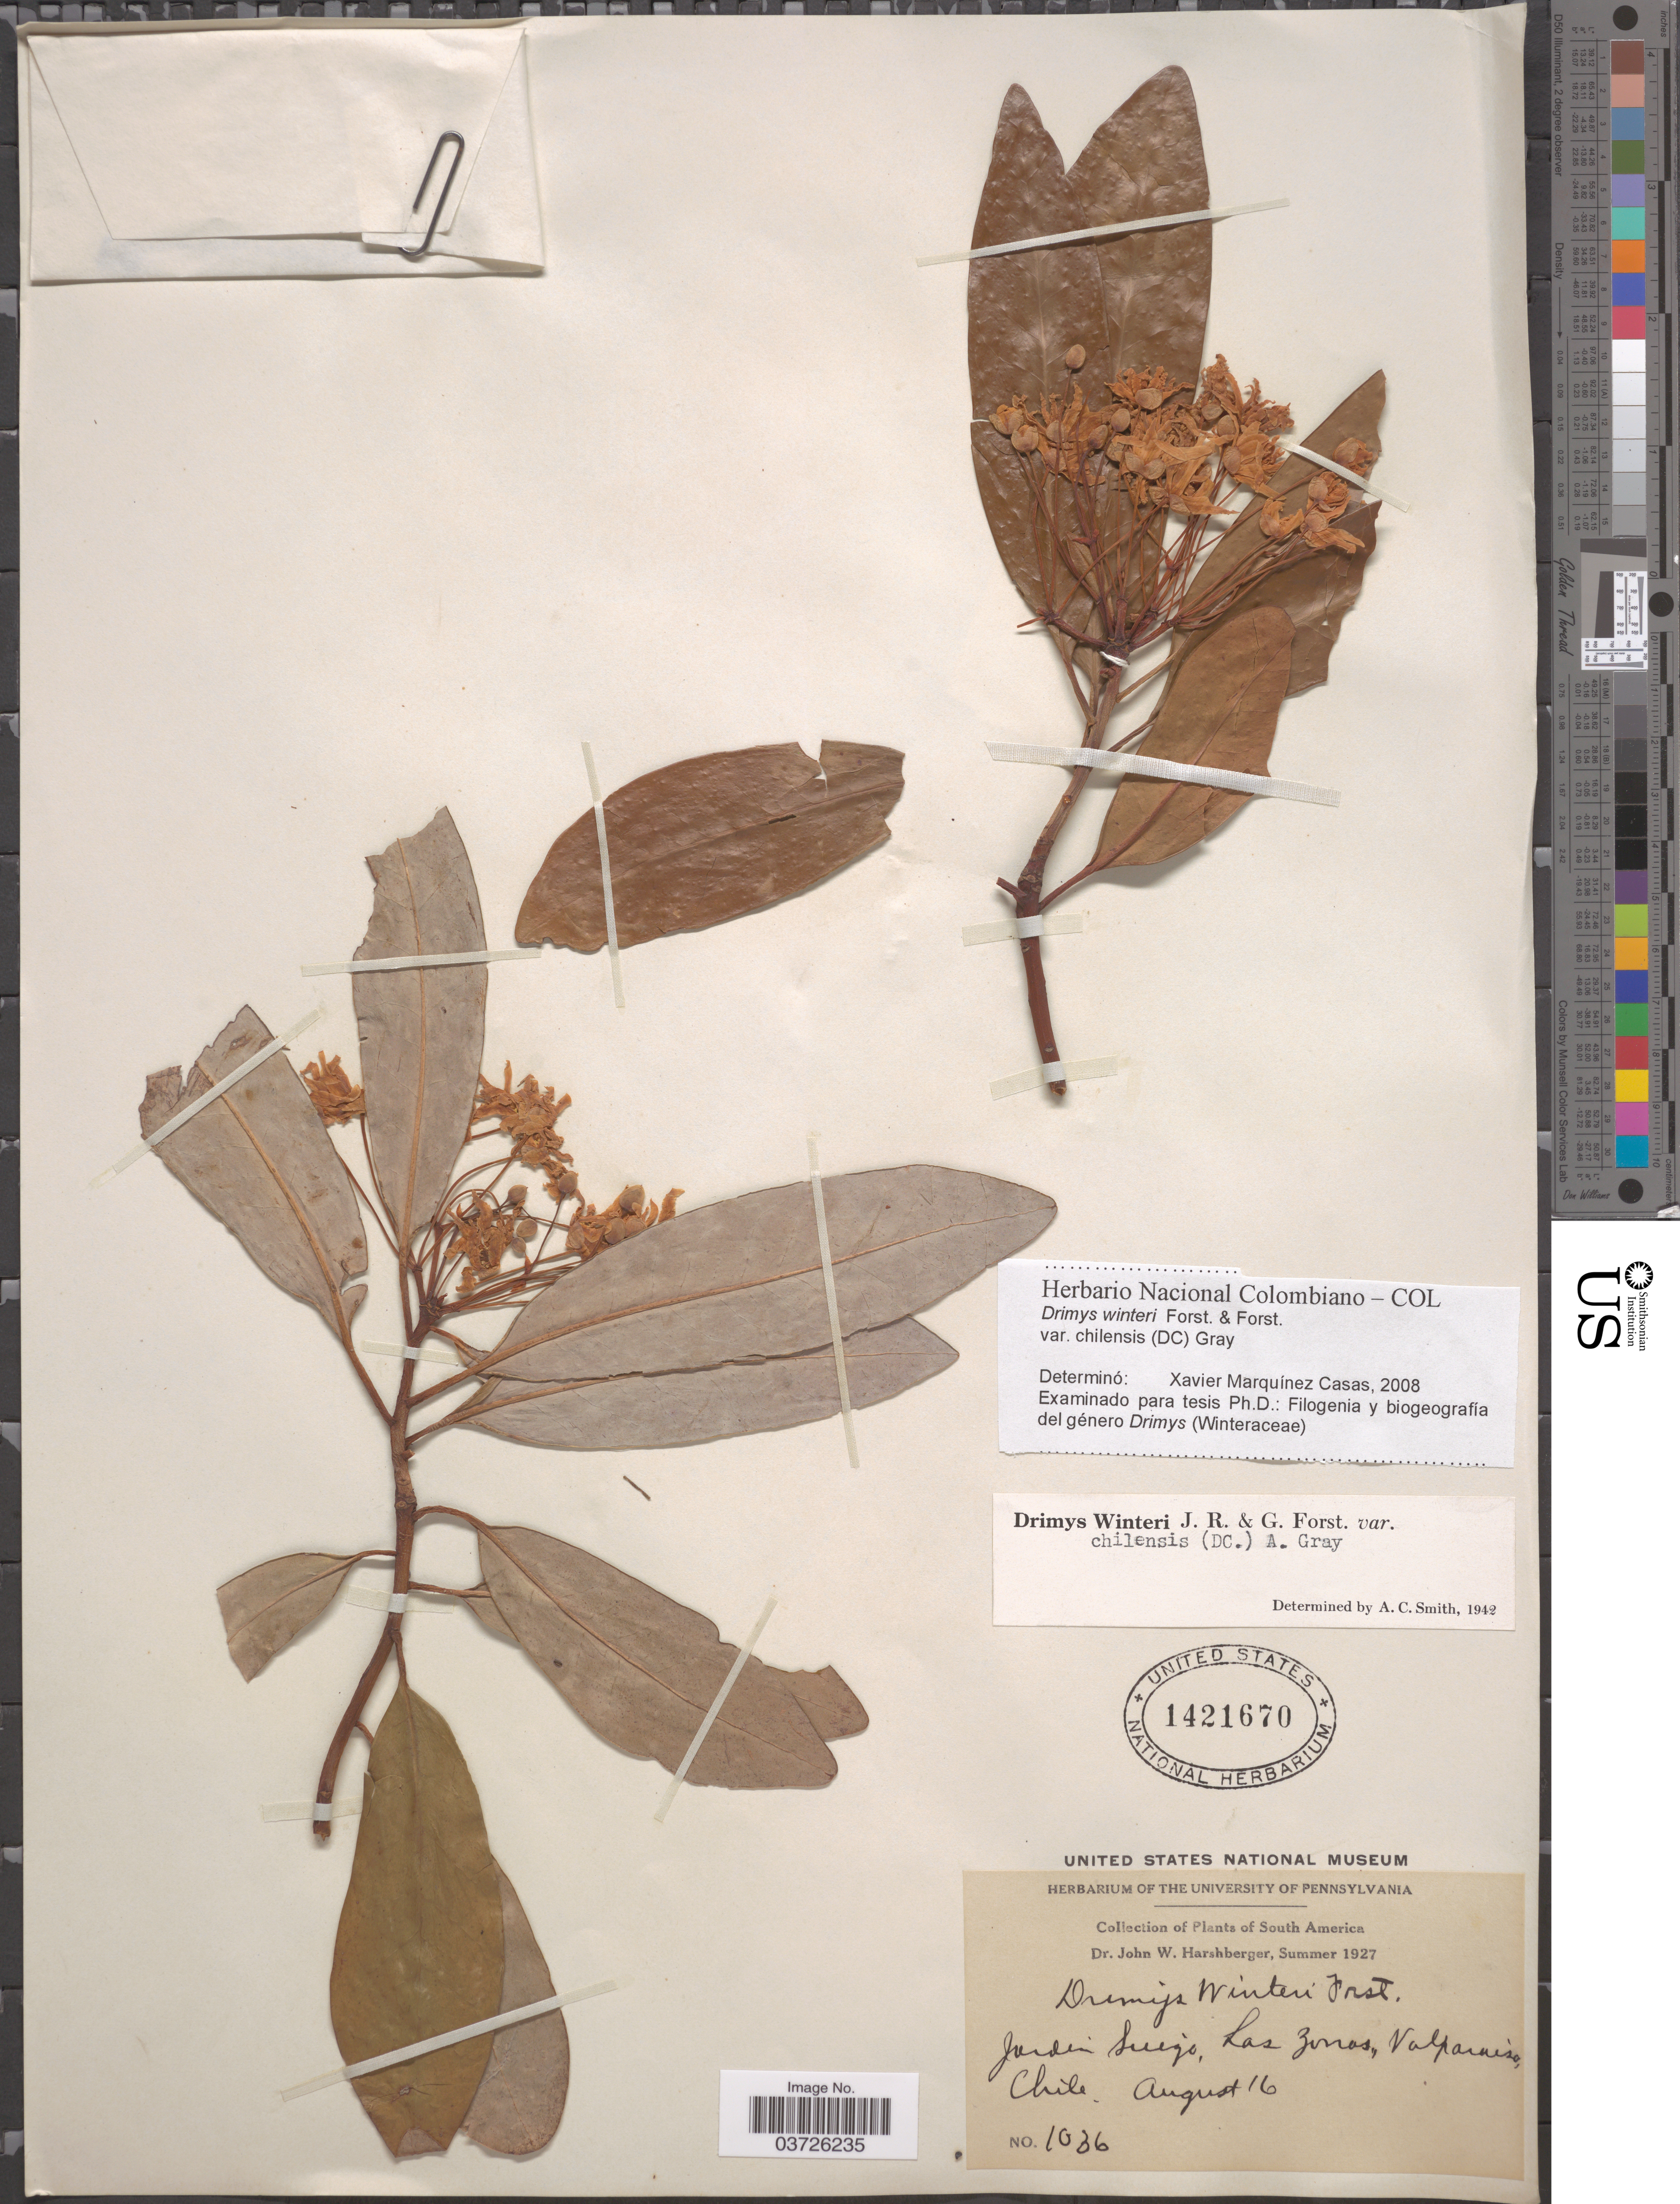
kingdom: Plantae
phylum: Tracheophyta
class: Magnoliopsida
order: Canellales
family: Winteraceae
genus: Drimys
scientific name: Drimys winteri var. chilensis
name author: (DC.) A. Gray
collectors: J. W. Harshberger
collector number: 1036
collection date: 1927-08-16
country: Chile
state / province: Valparaíso (V)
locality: Jardin Luego, Las Zonas, Valparaiso.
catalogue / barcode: US 1421670